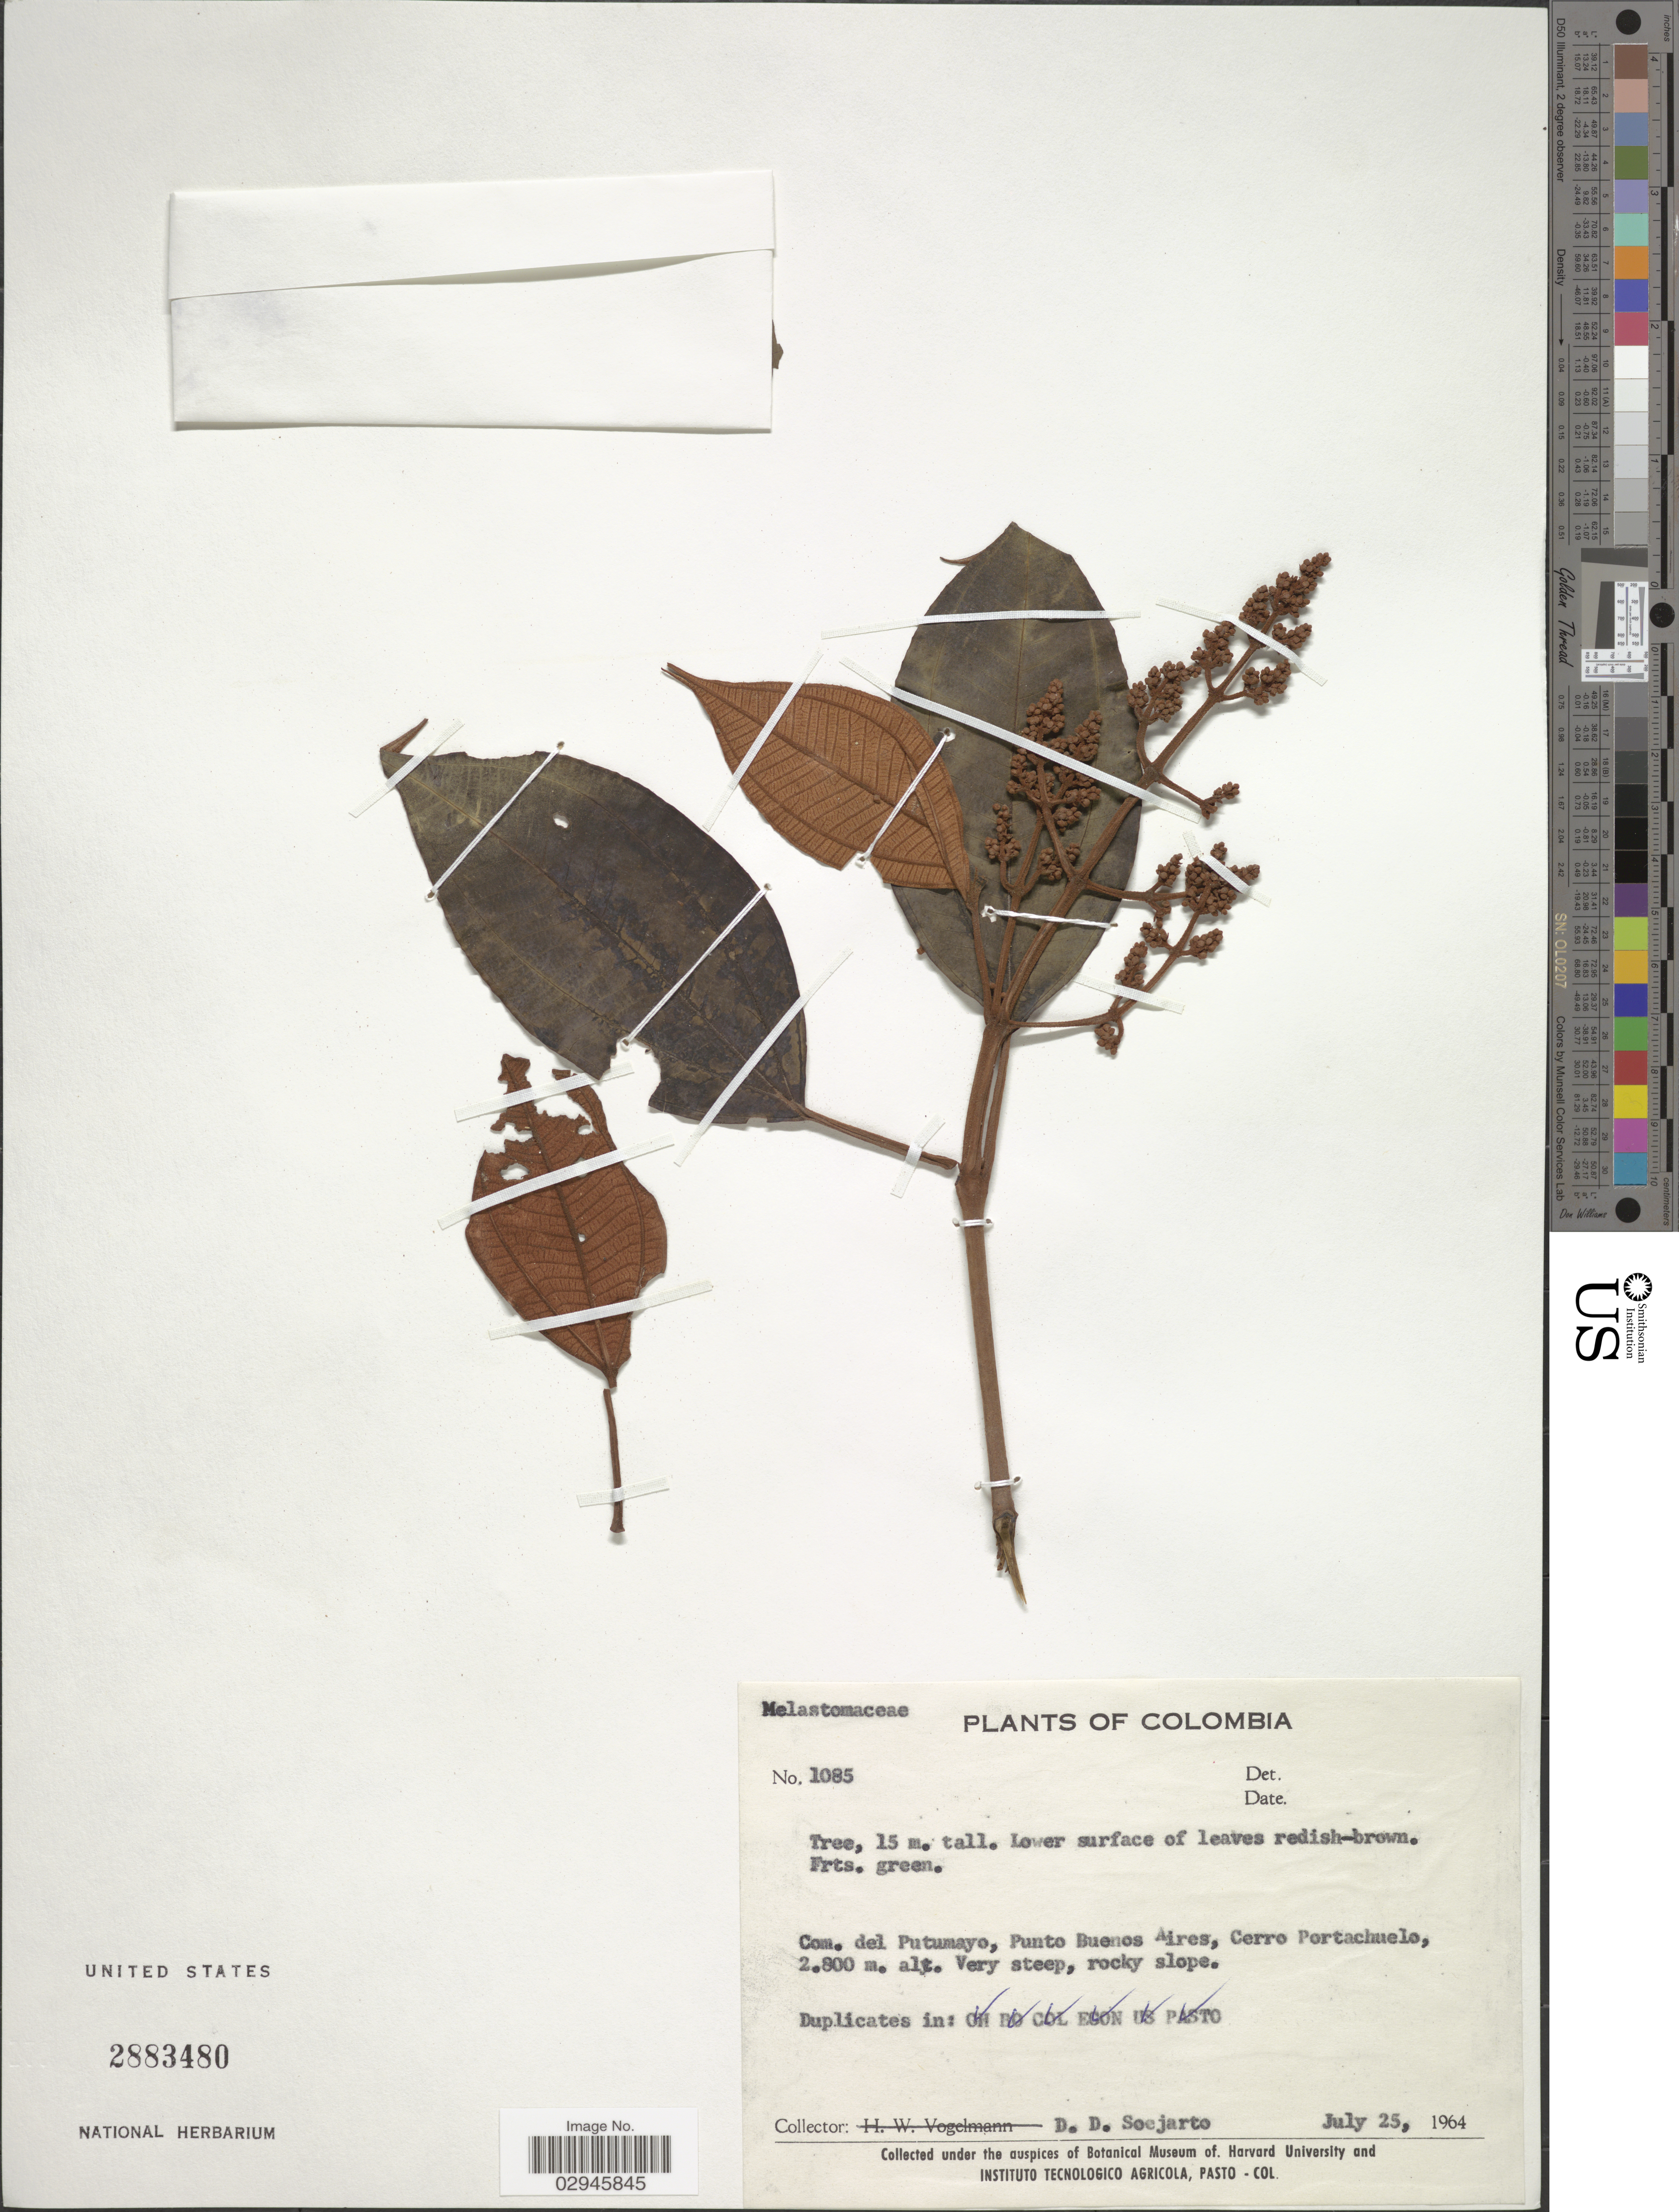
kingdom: Plantae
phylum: Tracheophyta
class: Magnoliopsida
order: Myrtales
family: Melastomataceae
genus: Miconia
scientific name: Miconia sp.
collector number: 1085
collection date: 1964-07-25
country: Colombia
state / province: Putumayo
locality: Com. del Putumayo, Punto Buenos Aires, Cerro Portachuelo.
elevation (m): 2800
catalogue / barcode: US 2883480